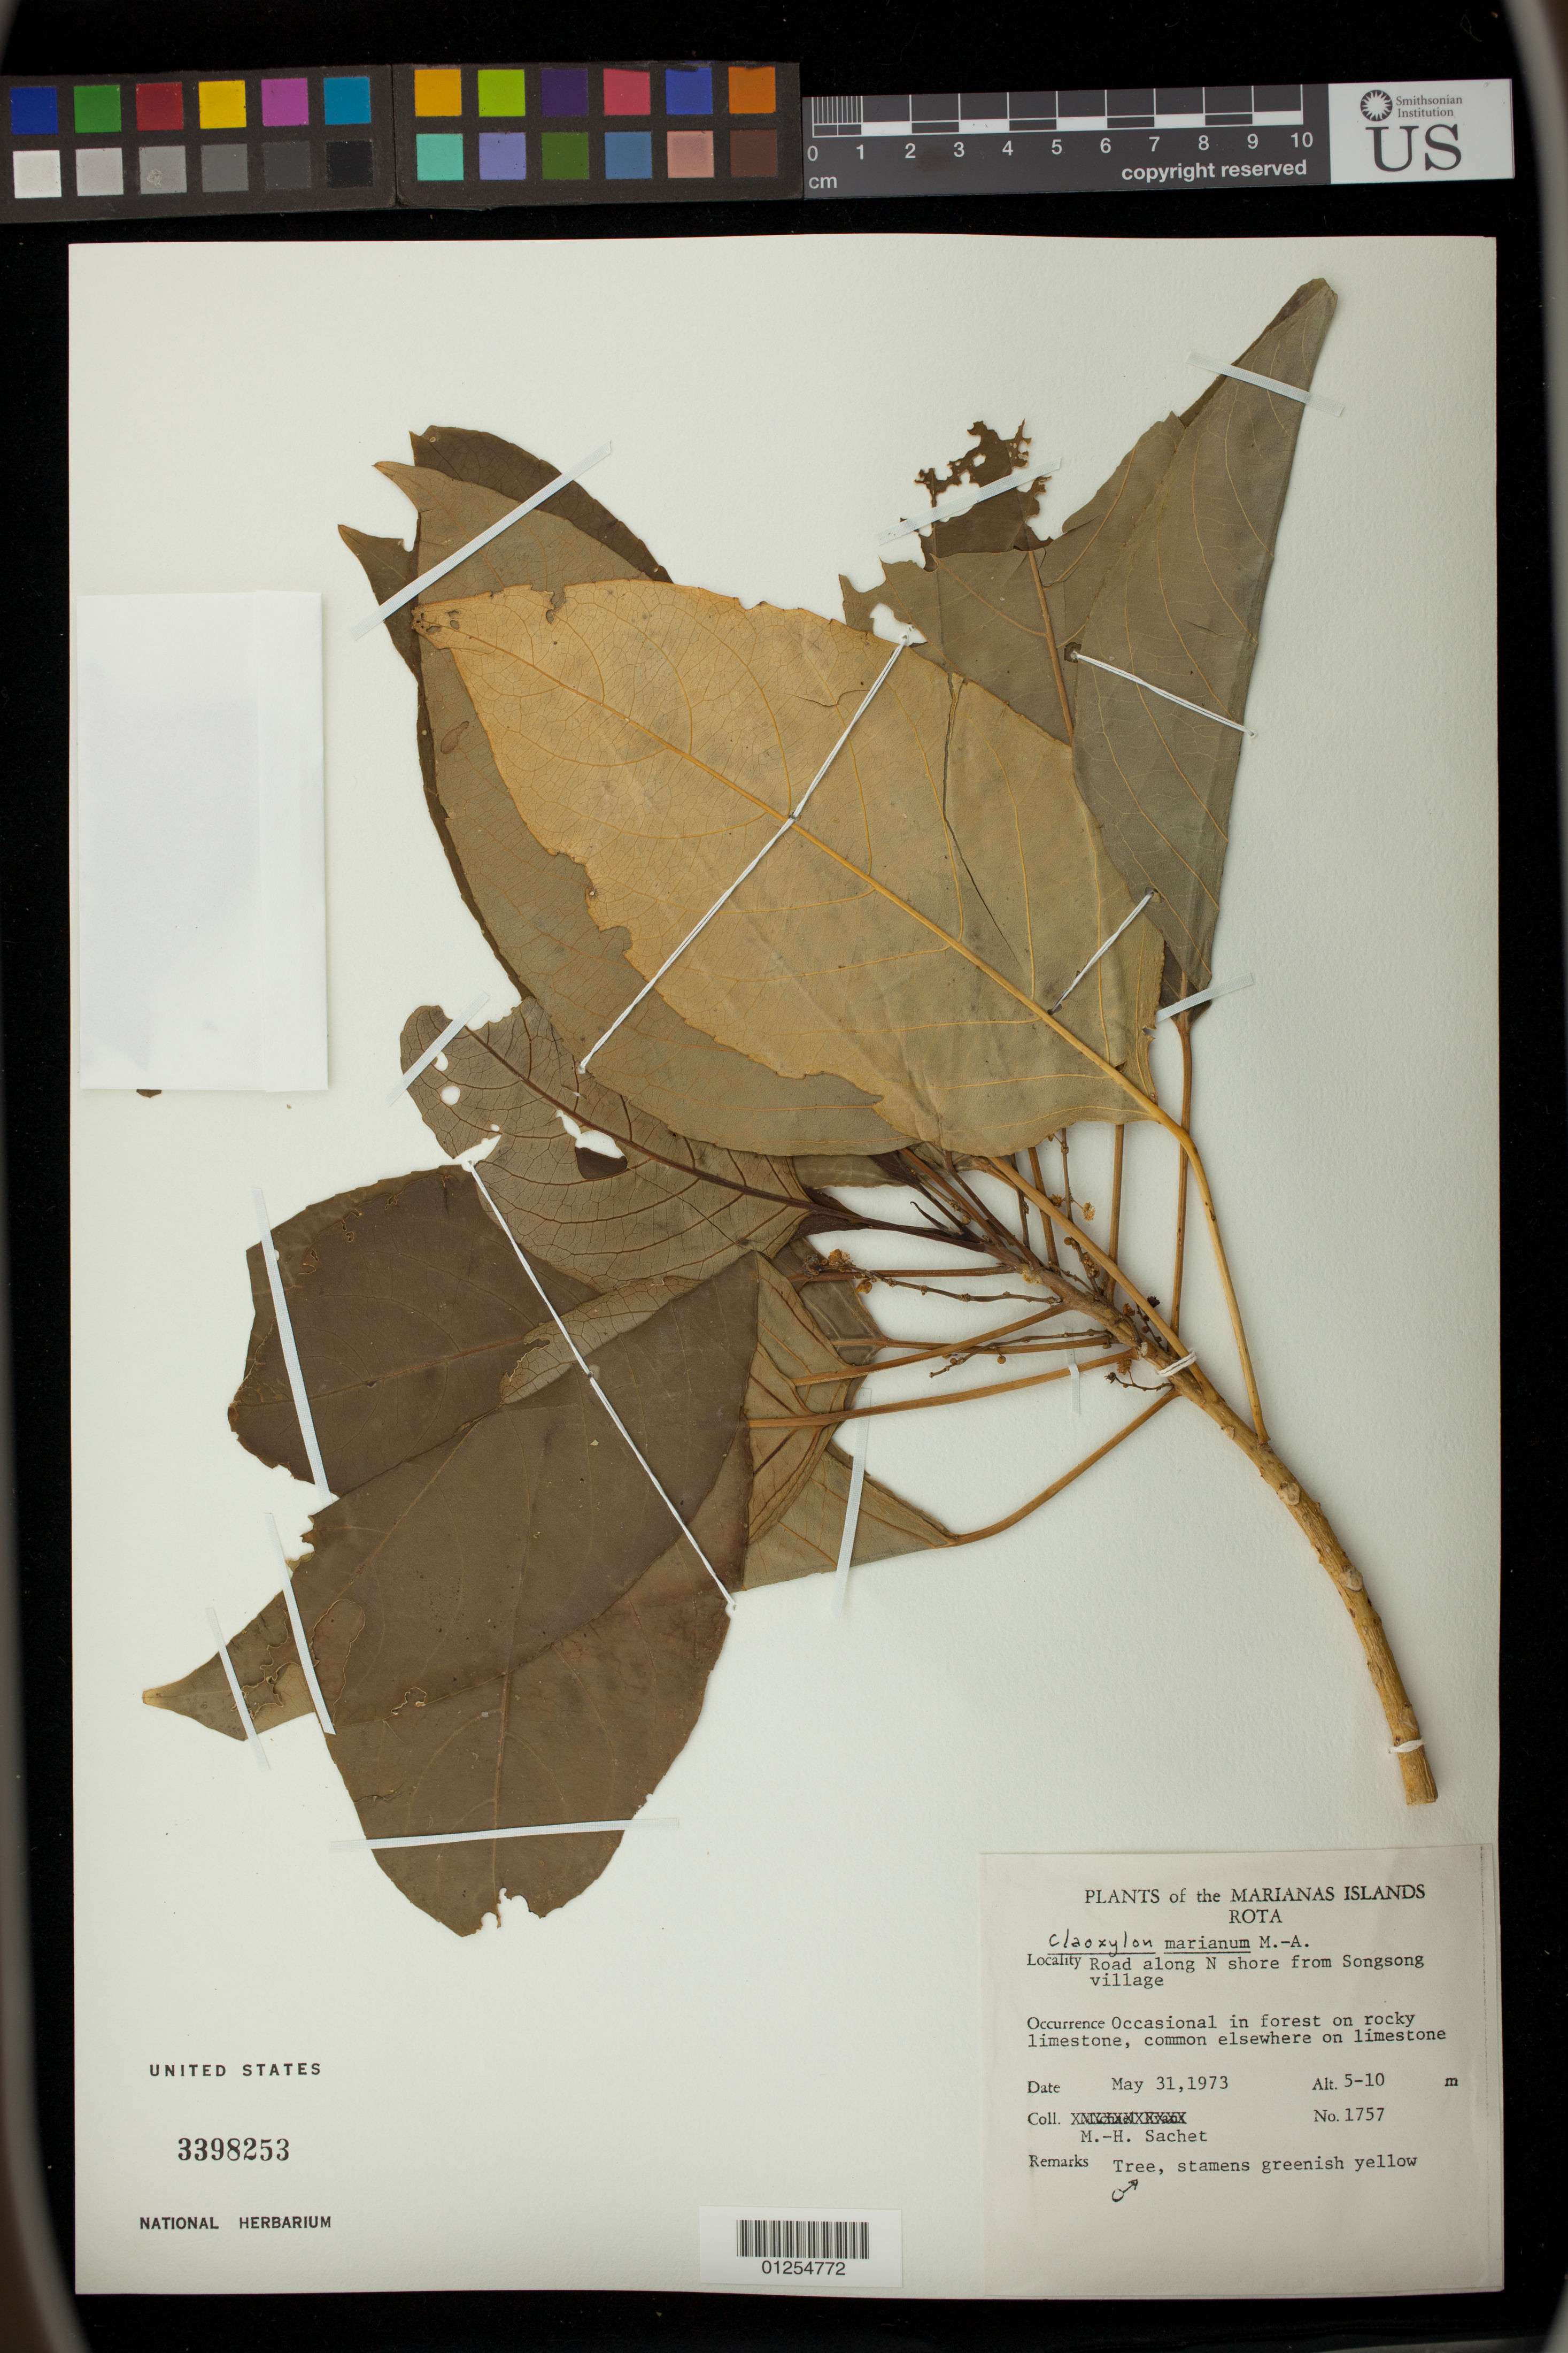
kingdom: Plantae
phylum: Tracheophyta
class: Magnoliopsida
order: Malpighiales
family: Euphorbiaceae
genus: Claoxylon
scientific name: Claoxylon marianum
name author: Müll. Arg.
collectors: M.-H. Sachet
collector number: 1757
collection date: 1973-05-31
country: Northern Mariana Islands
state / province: Rota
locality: Road along N shore from Songsong village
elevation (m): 5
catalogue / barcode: US 3398253